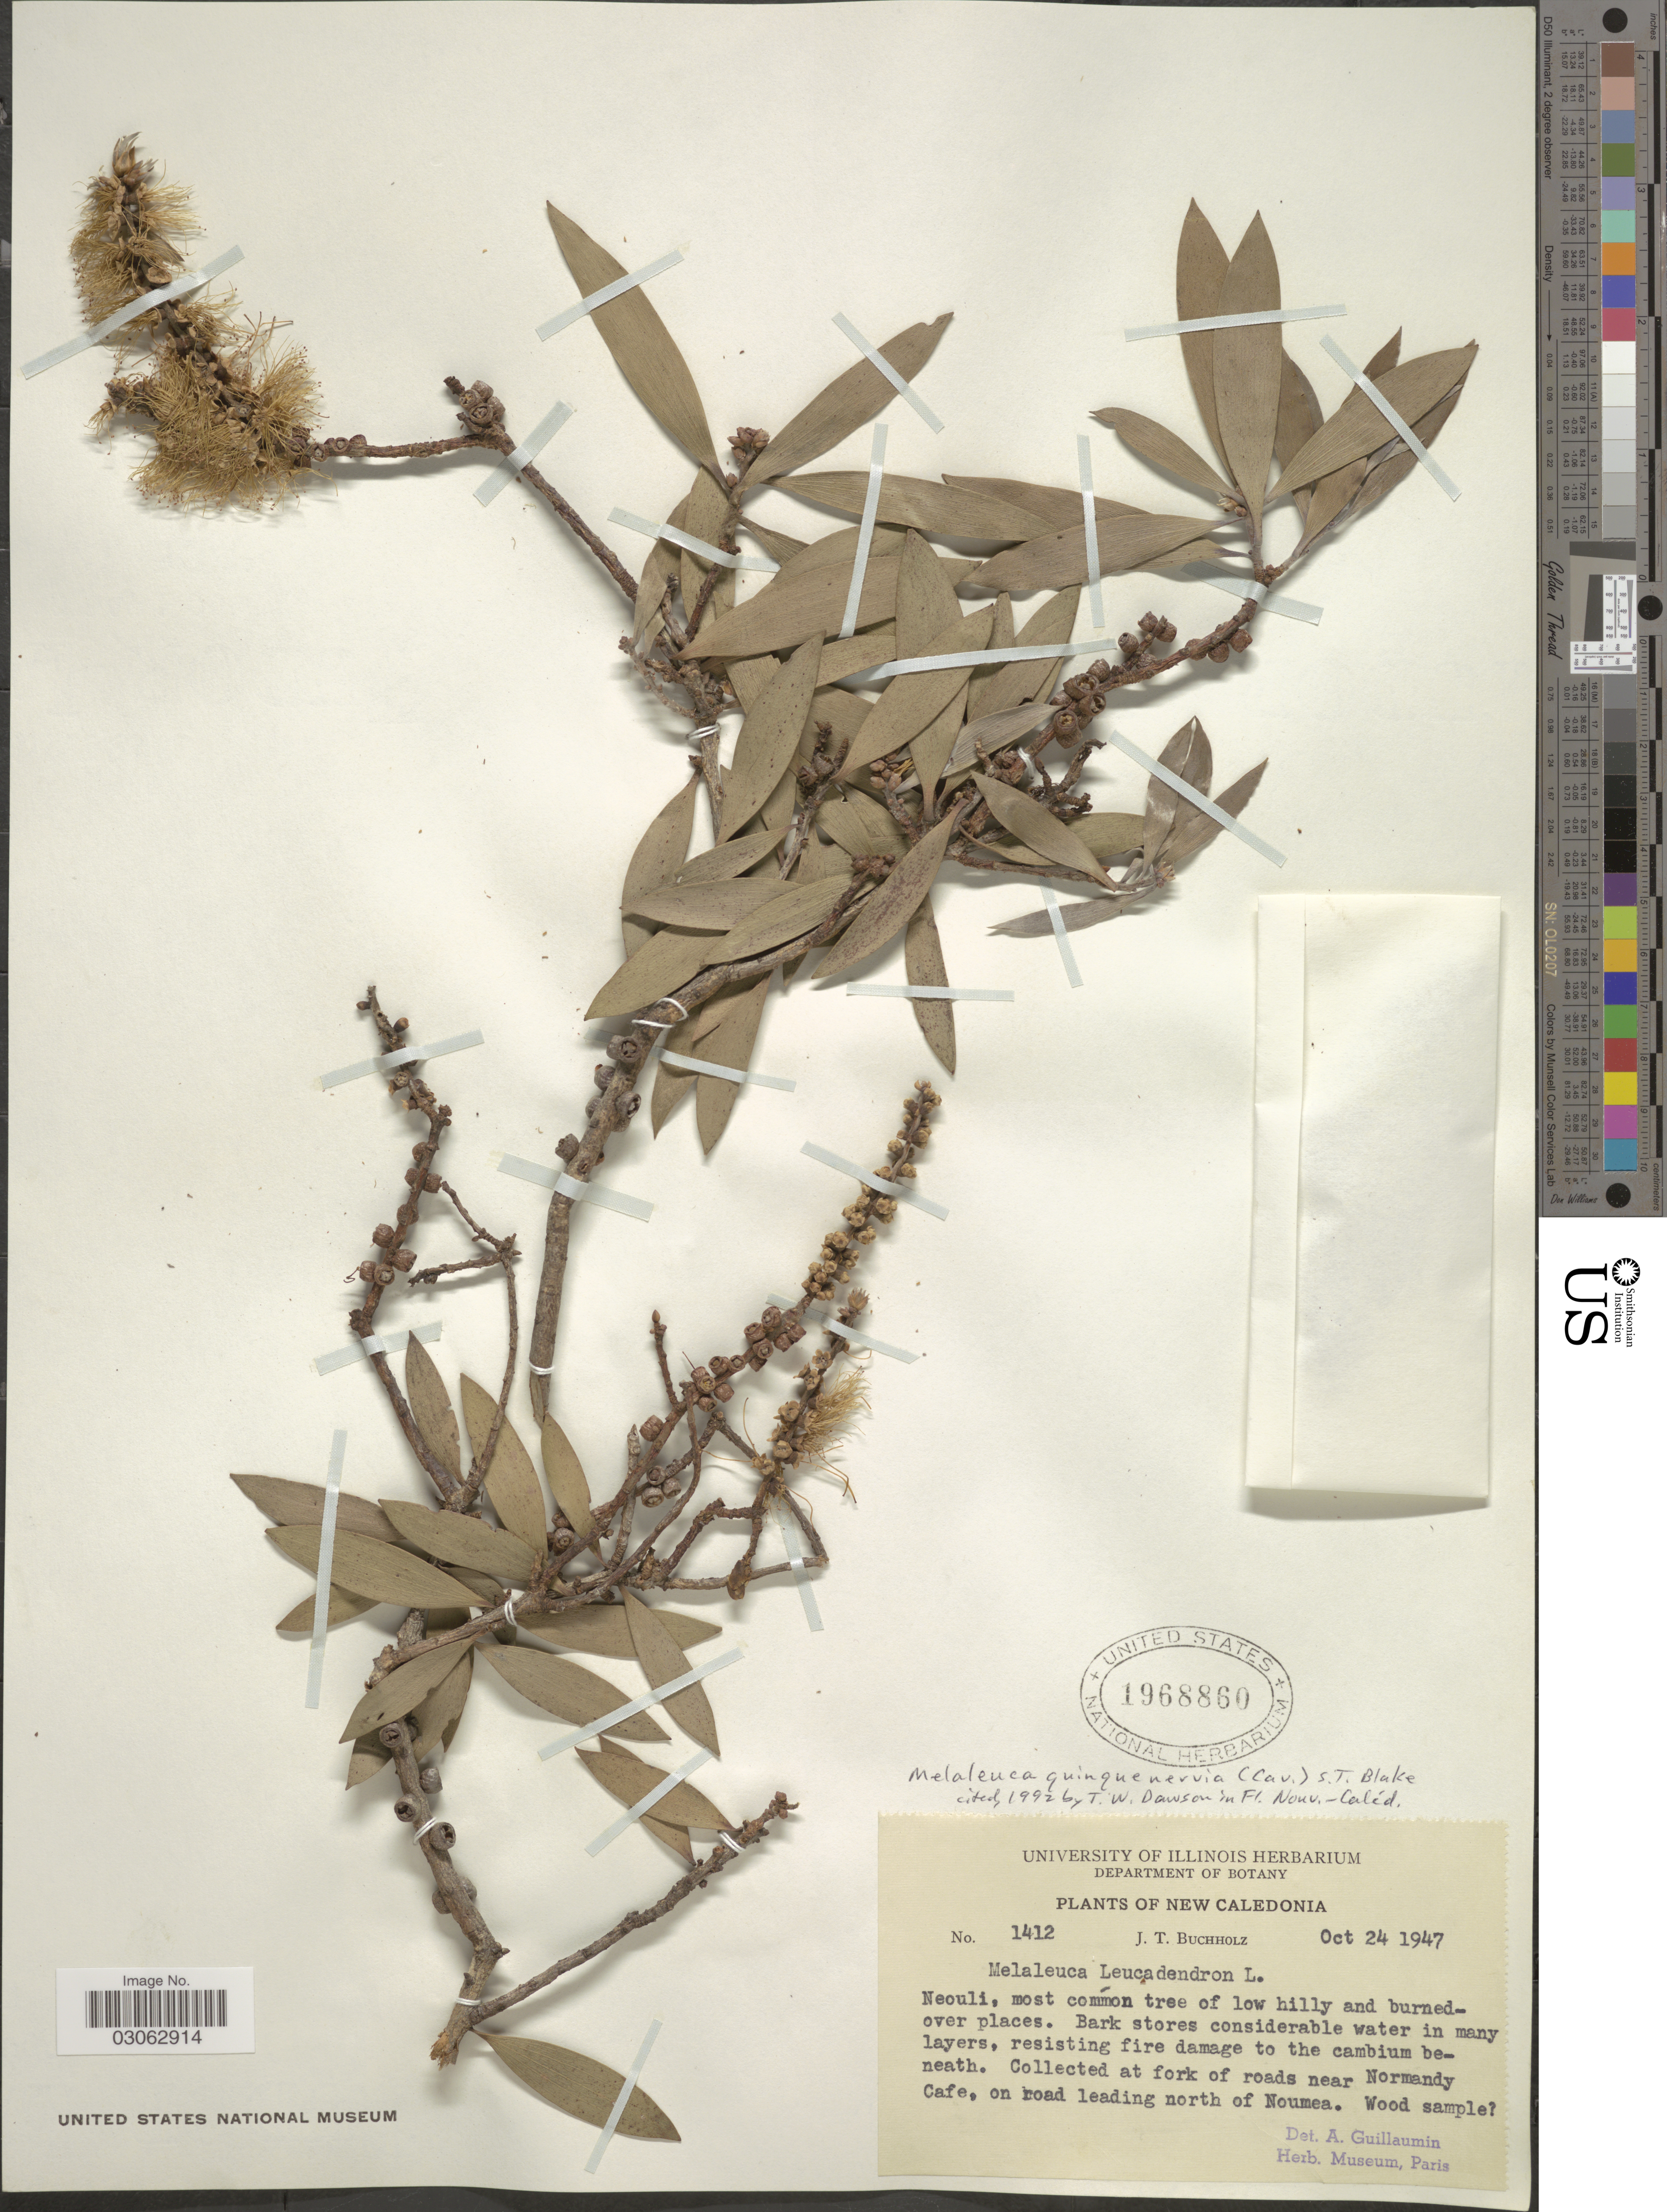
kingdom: Plantae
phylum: Tracheophyta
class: Magnoliopsida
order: Myrtales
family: Myrtaceae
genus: Melaleuca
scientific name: Melaleuca quinquenervia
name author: (Cav.) S.T. Blake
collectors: J. Buccholz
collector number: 1412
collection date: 1947-10-24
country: New Caledonia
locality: At fork of roads near Normanby Cafe, on road leading north of Noumea.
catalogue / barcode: US 1968860